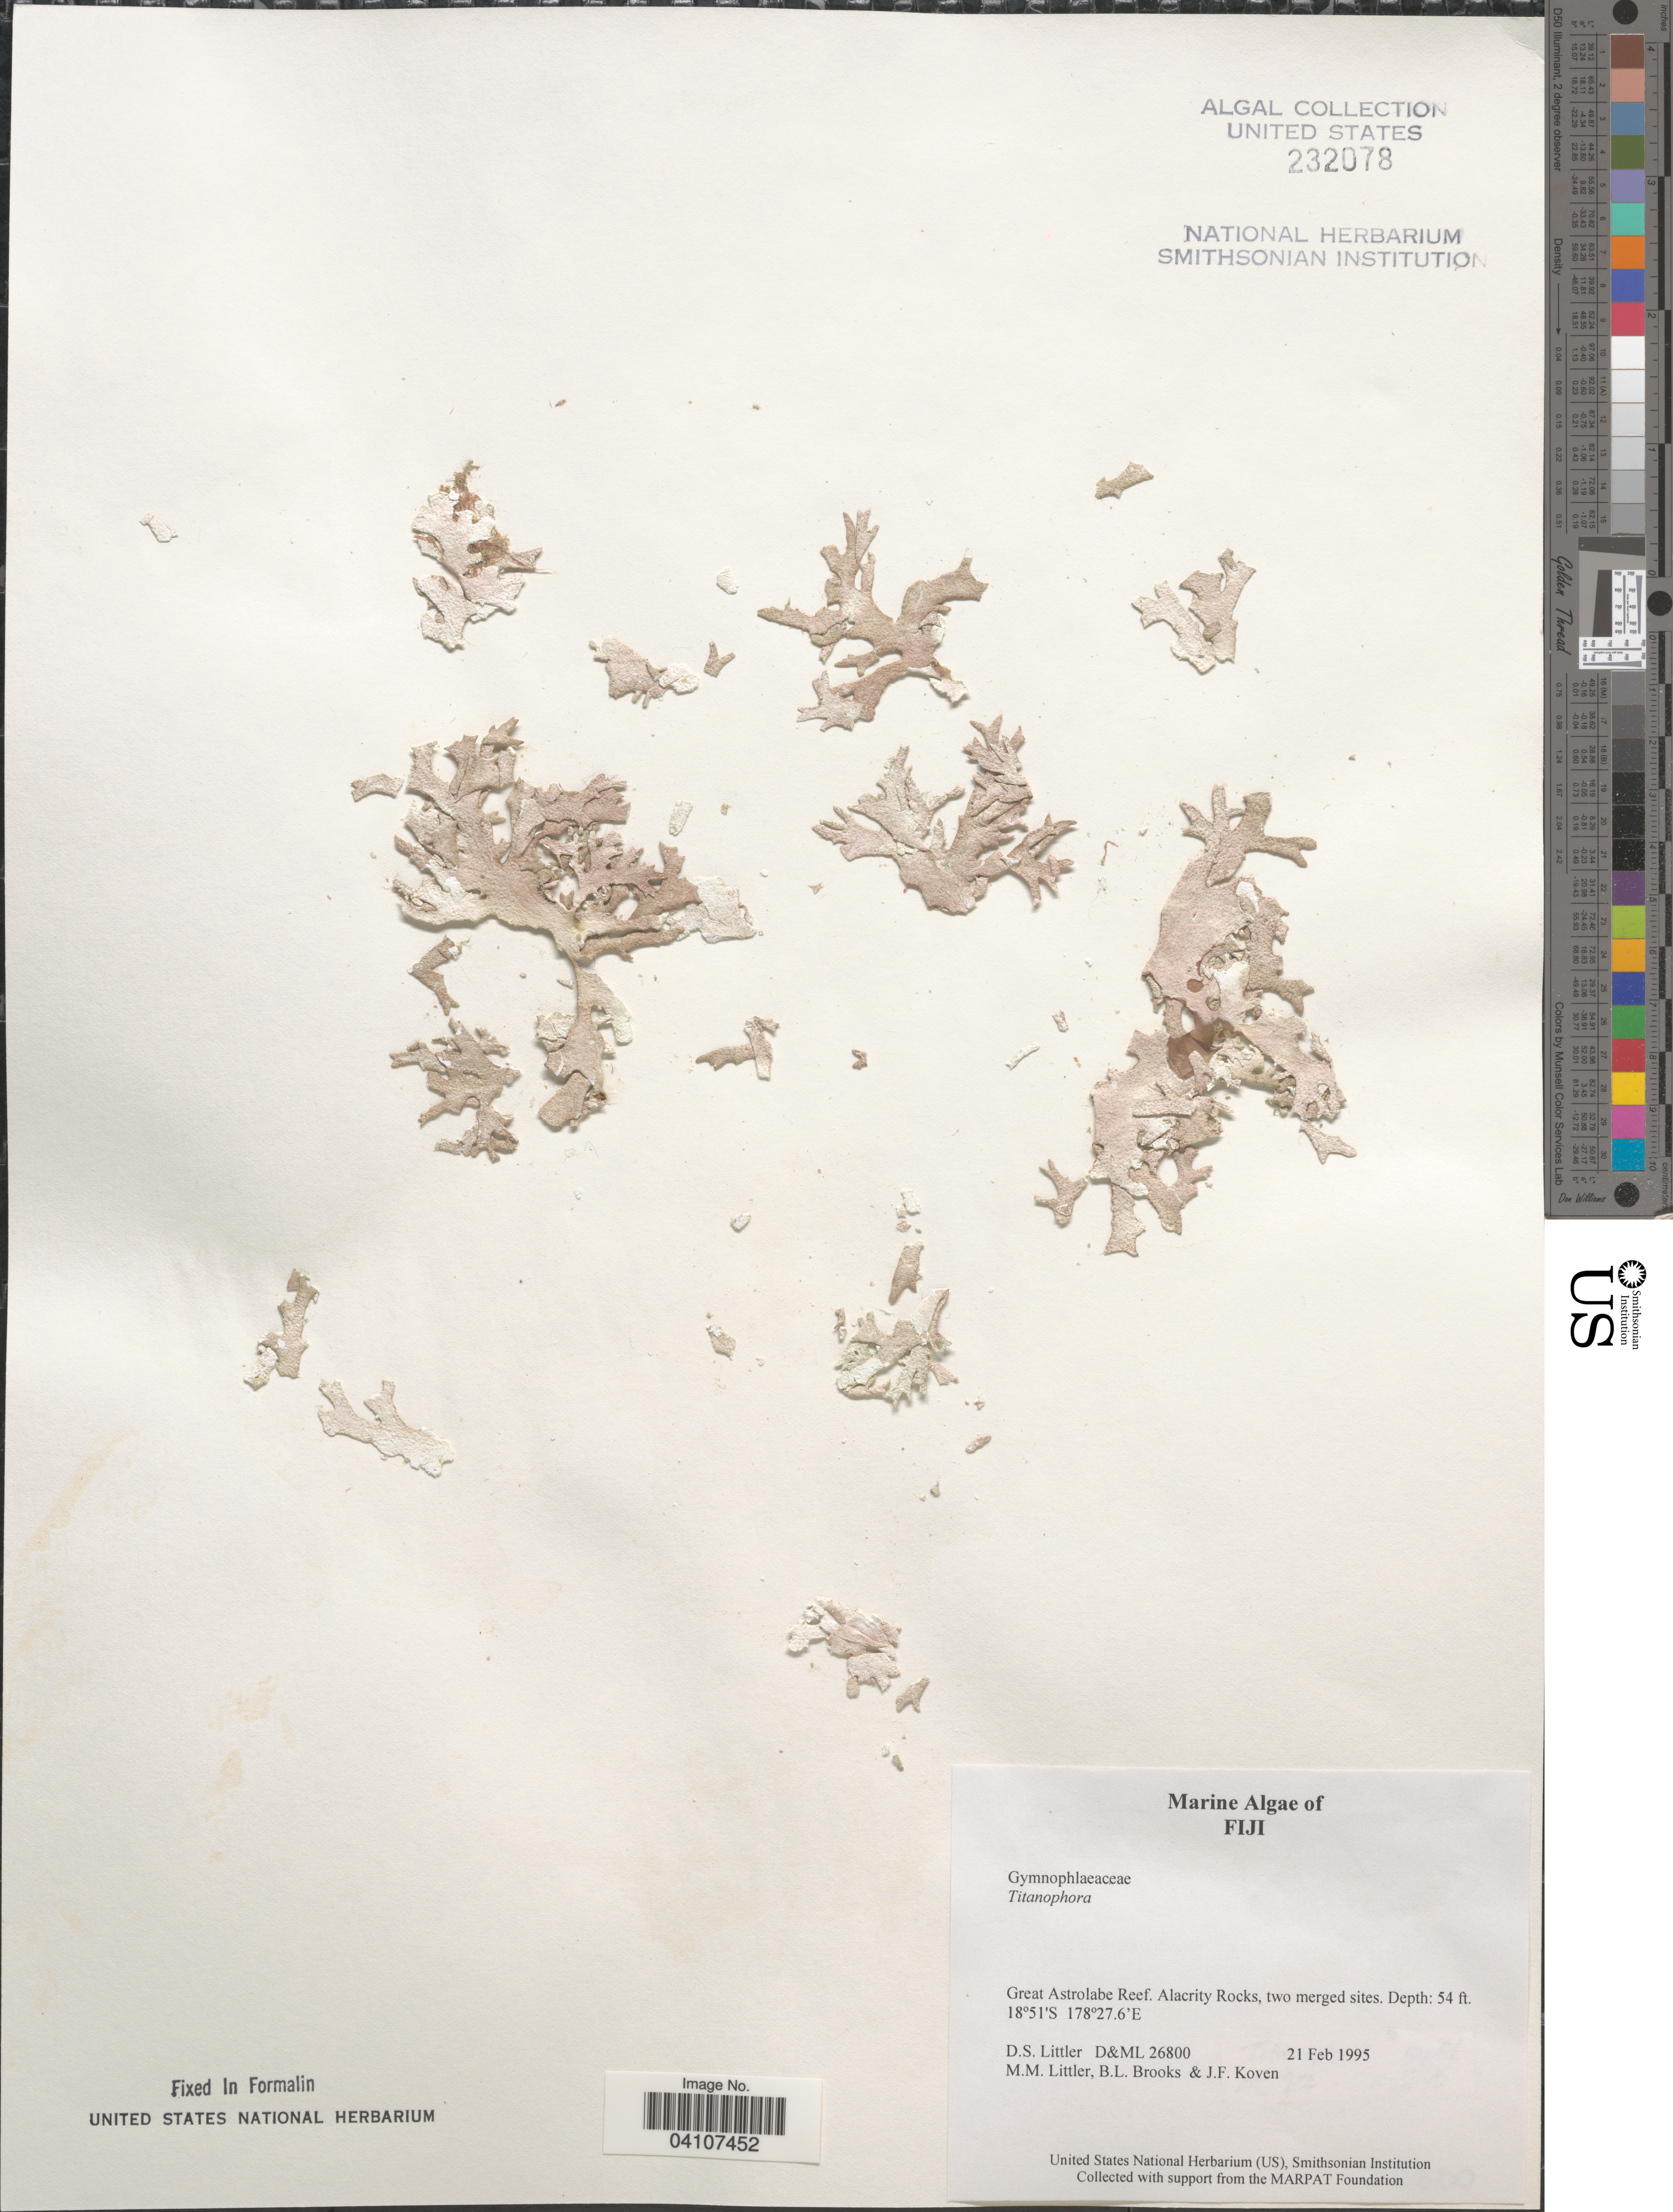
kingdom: Plantae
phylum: Rhodophyta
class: Florideophyceae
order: Nemastomatales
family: Schizymeniaceae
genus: Titanophora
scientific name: Titanophora sp.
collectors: D. S. Littler, B. Brooks & J. Koven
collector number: D&ML 26800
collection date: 1995-02-21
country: Fiji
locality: Great Astrolabe Reef. Alacrity Rocks, two merged sites.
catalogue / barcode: US 232078